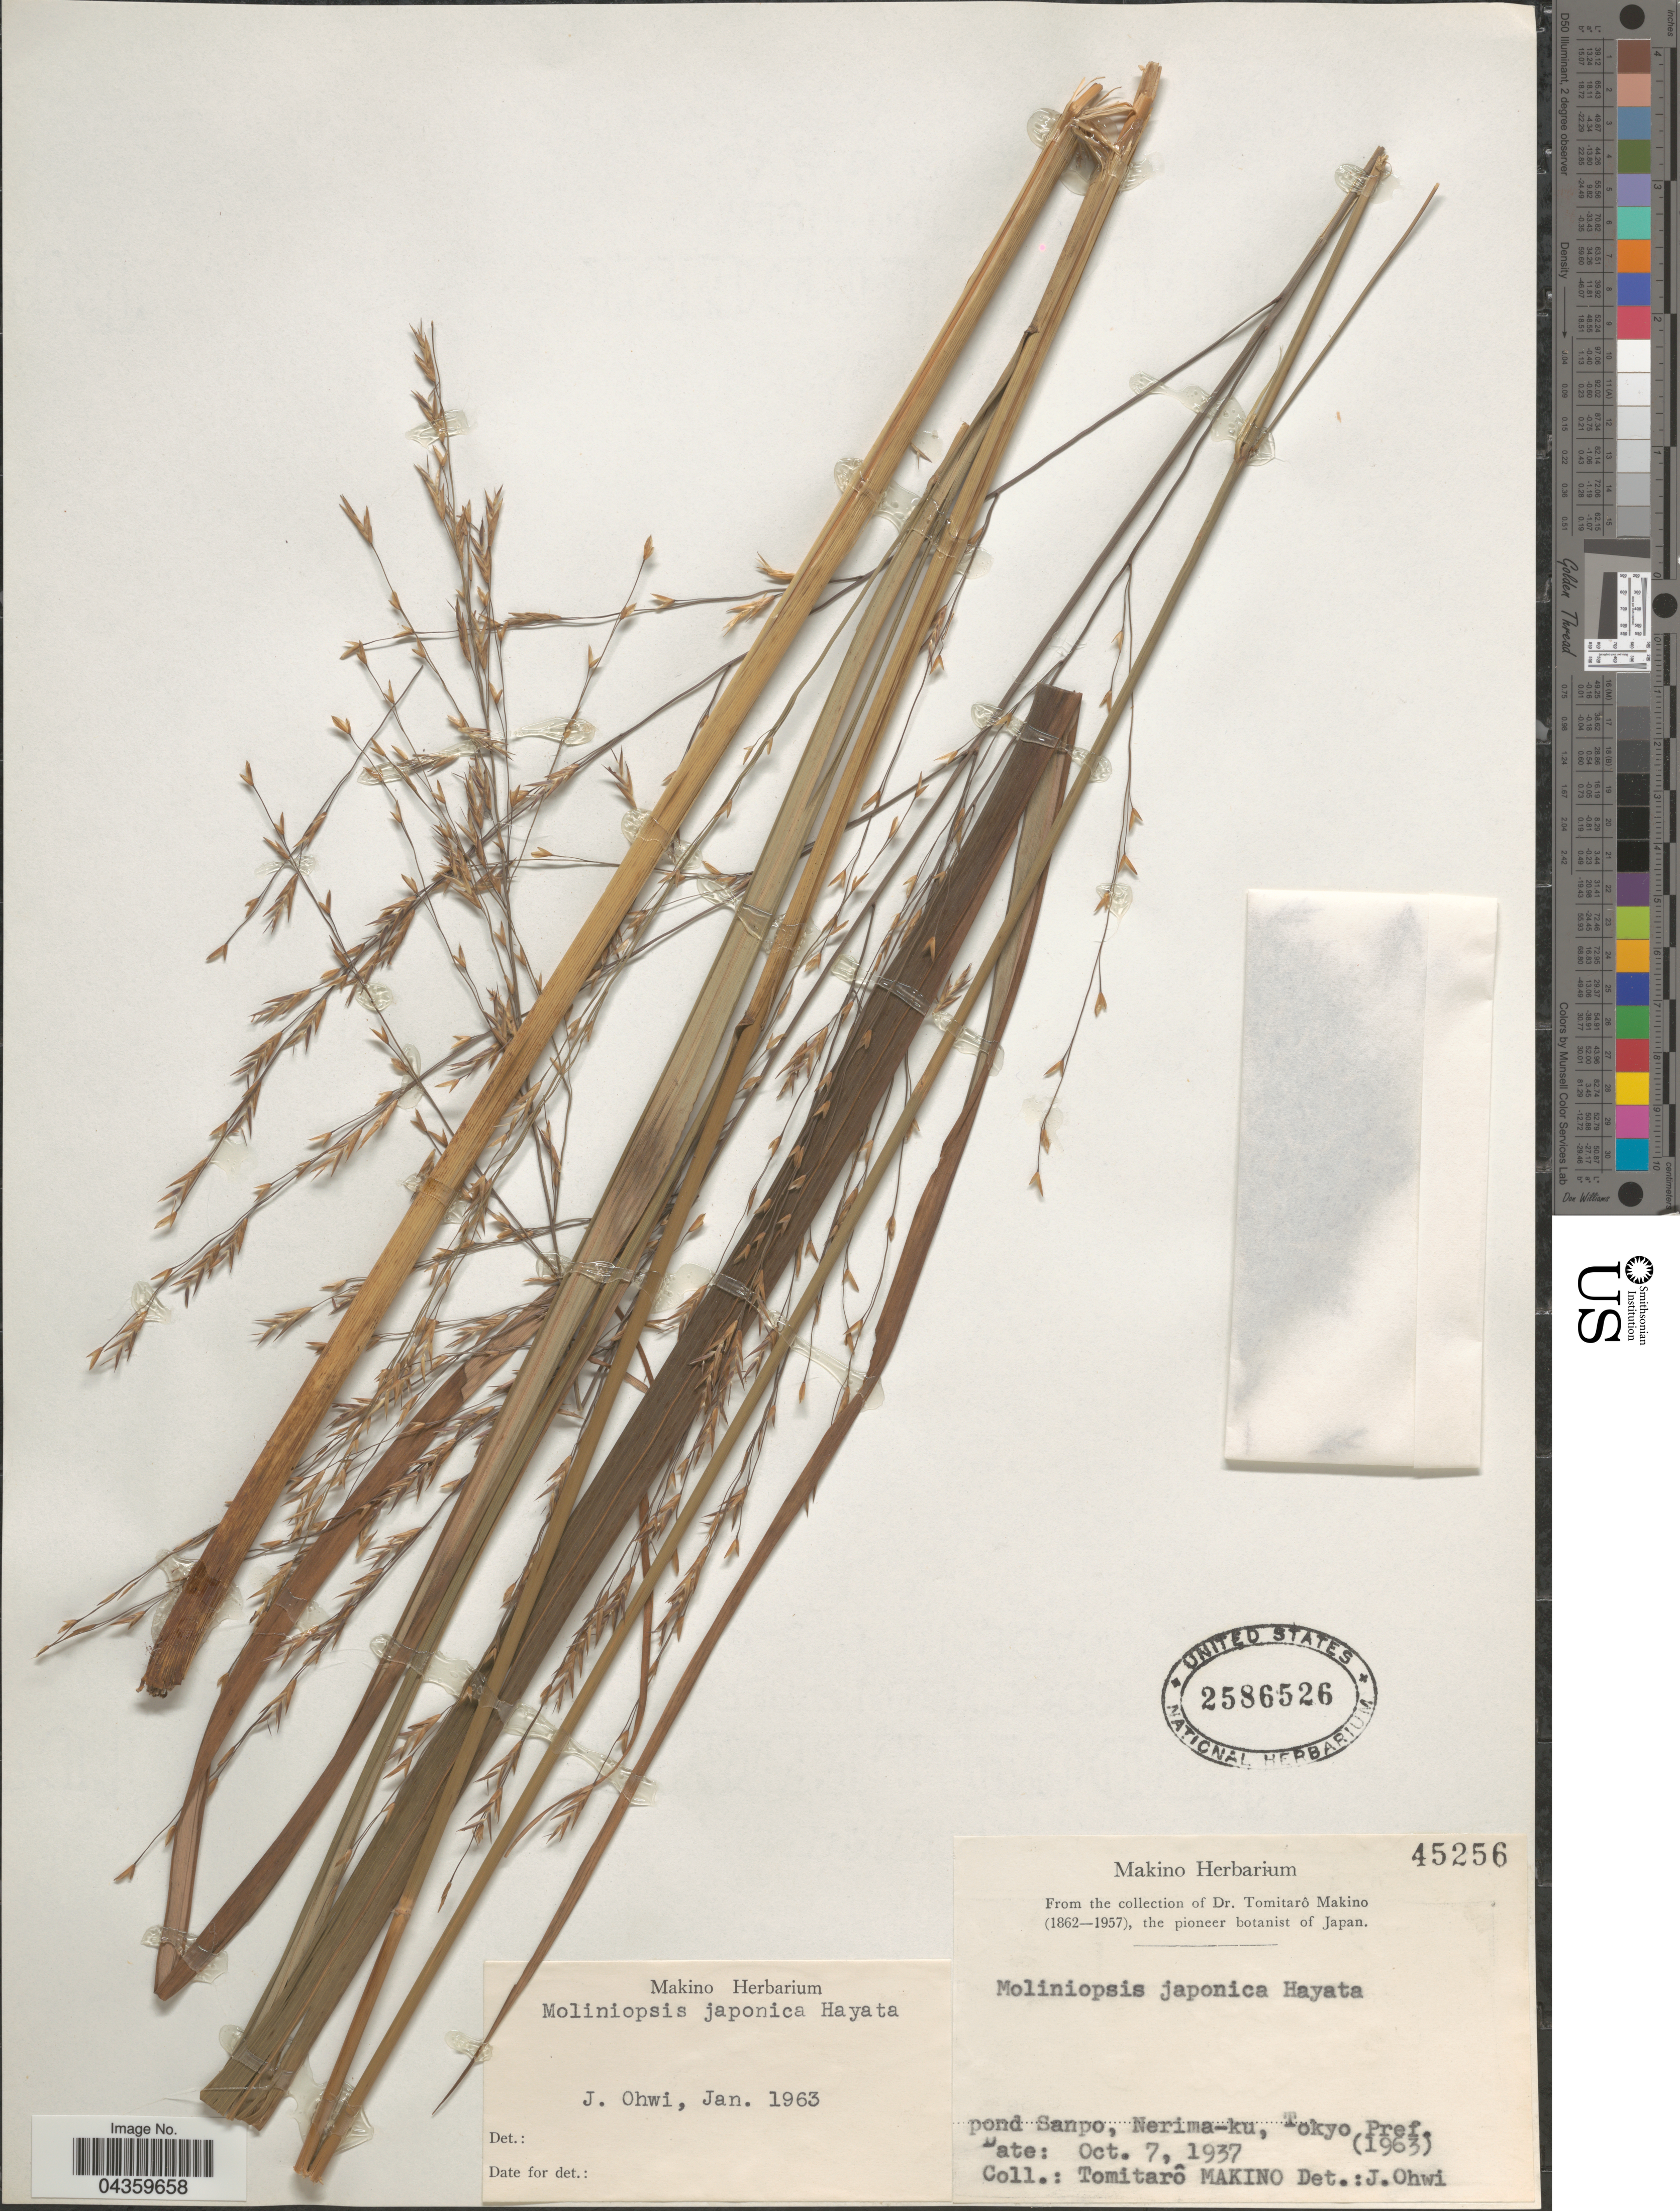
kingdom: Plantae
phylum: Tracheophyta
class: Liliopsida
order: Poales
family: Poaceae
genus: Molinia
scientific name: Molinia japonica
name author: Hack.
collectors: T. Makino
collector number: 45256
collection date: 1937-10-07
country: Japan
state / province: Tokyo, Federal City of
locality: Pond Sanpo, Nerima-ku, Tokyo Pref.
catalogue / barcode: US 2586526